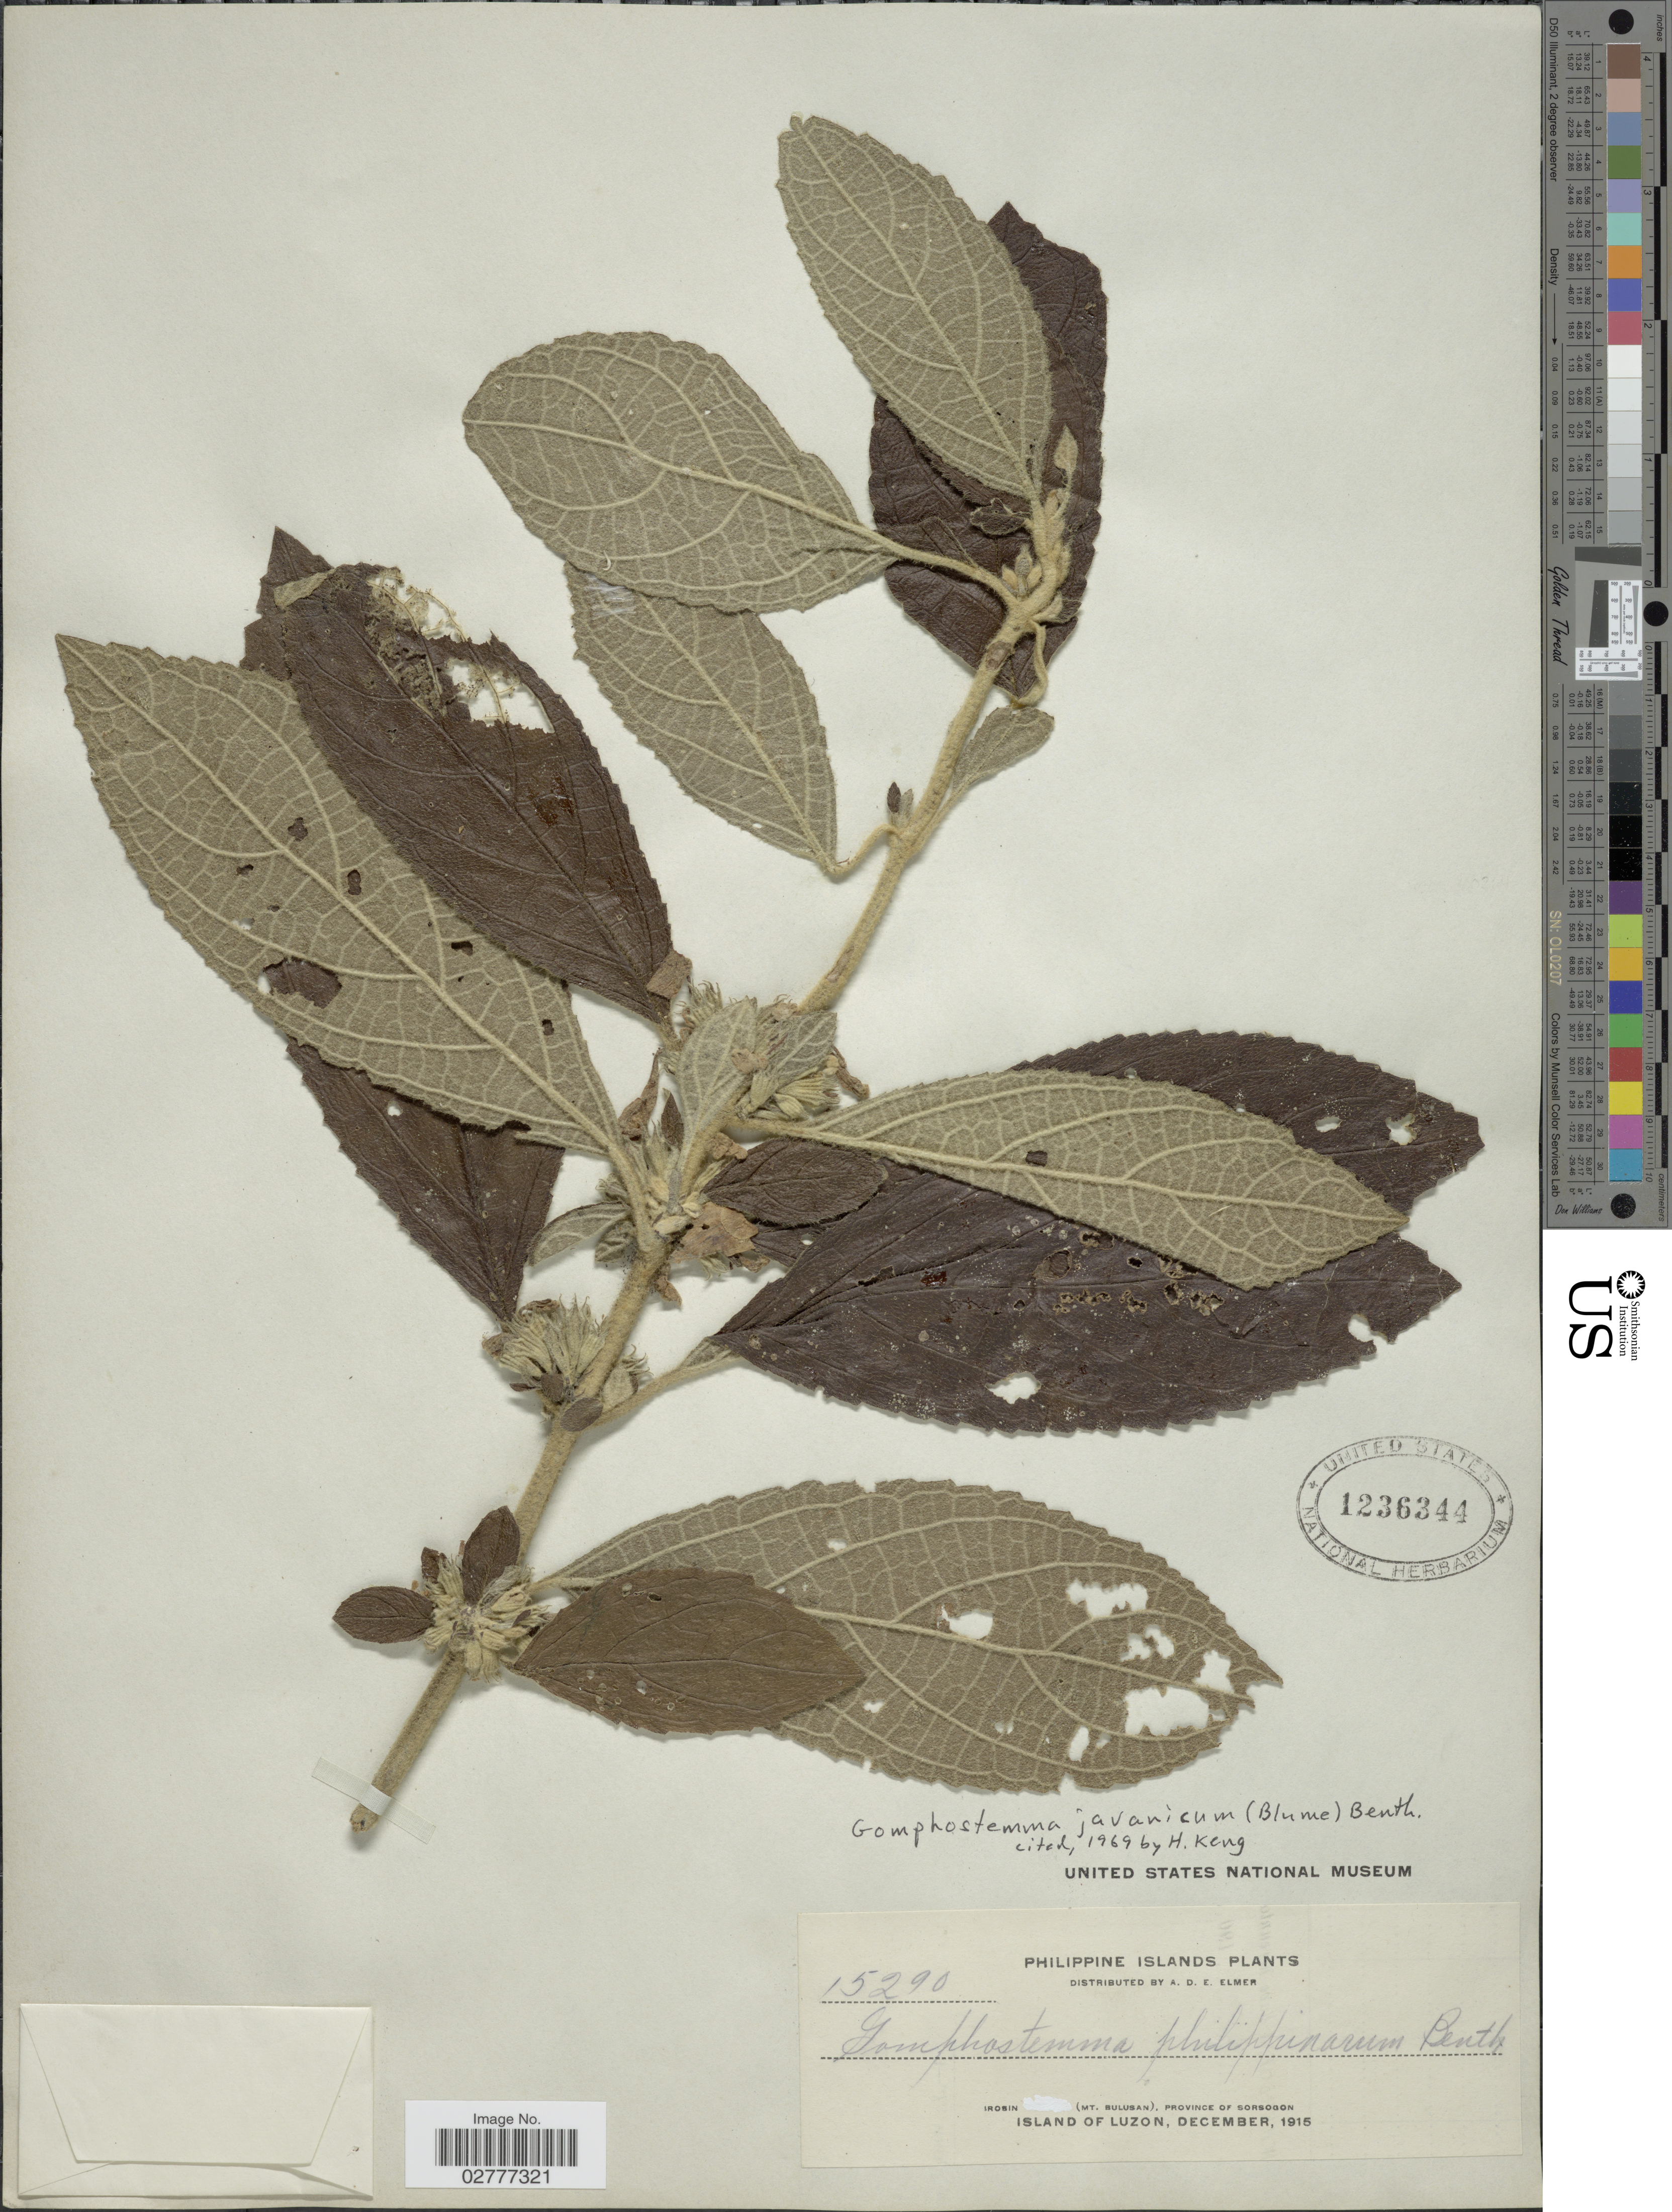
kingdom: Plantae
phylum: Tracheophyta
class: Magnoliopsida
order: Lamiales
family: Lamiaceae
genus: Gomphostemma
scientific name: Gomphostemma javanicum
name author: (Blume) Benth.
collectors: A. D. E. Elmer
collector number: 15290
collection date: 1915-12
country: Philippines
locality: Irosin (Mt. Bulusan), Province of Sorsogon, Island of Luzon.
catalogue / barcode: US 1236344